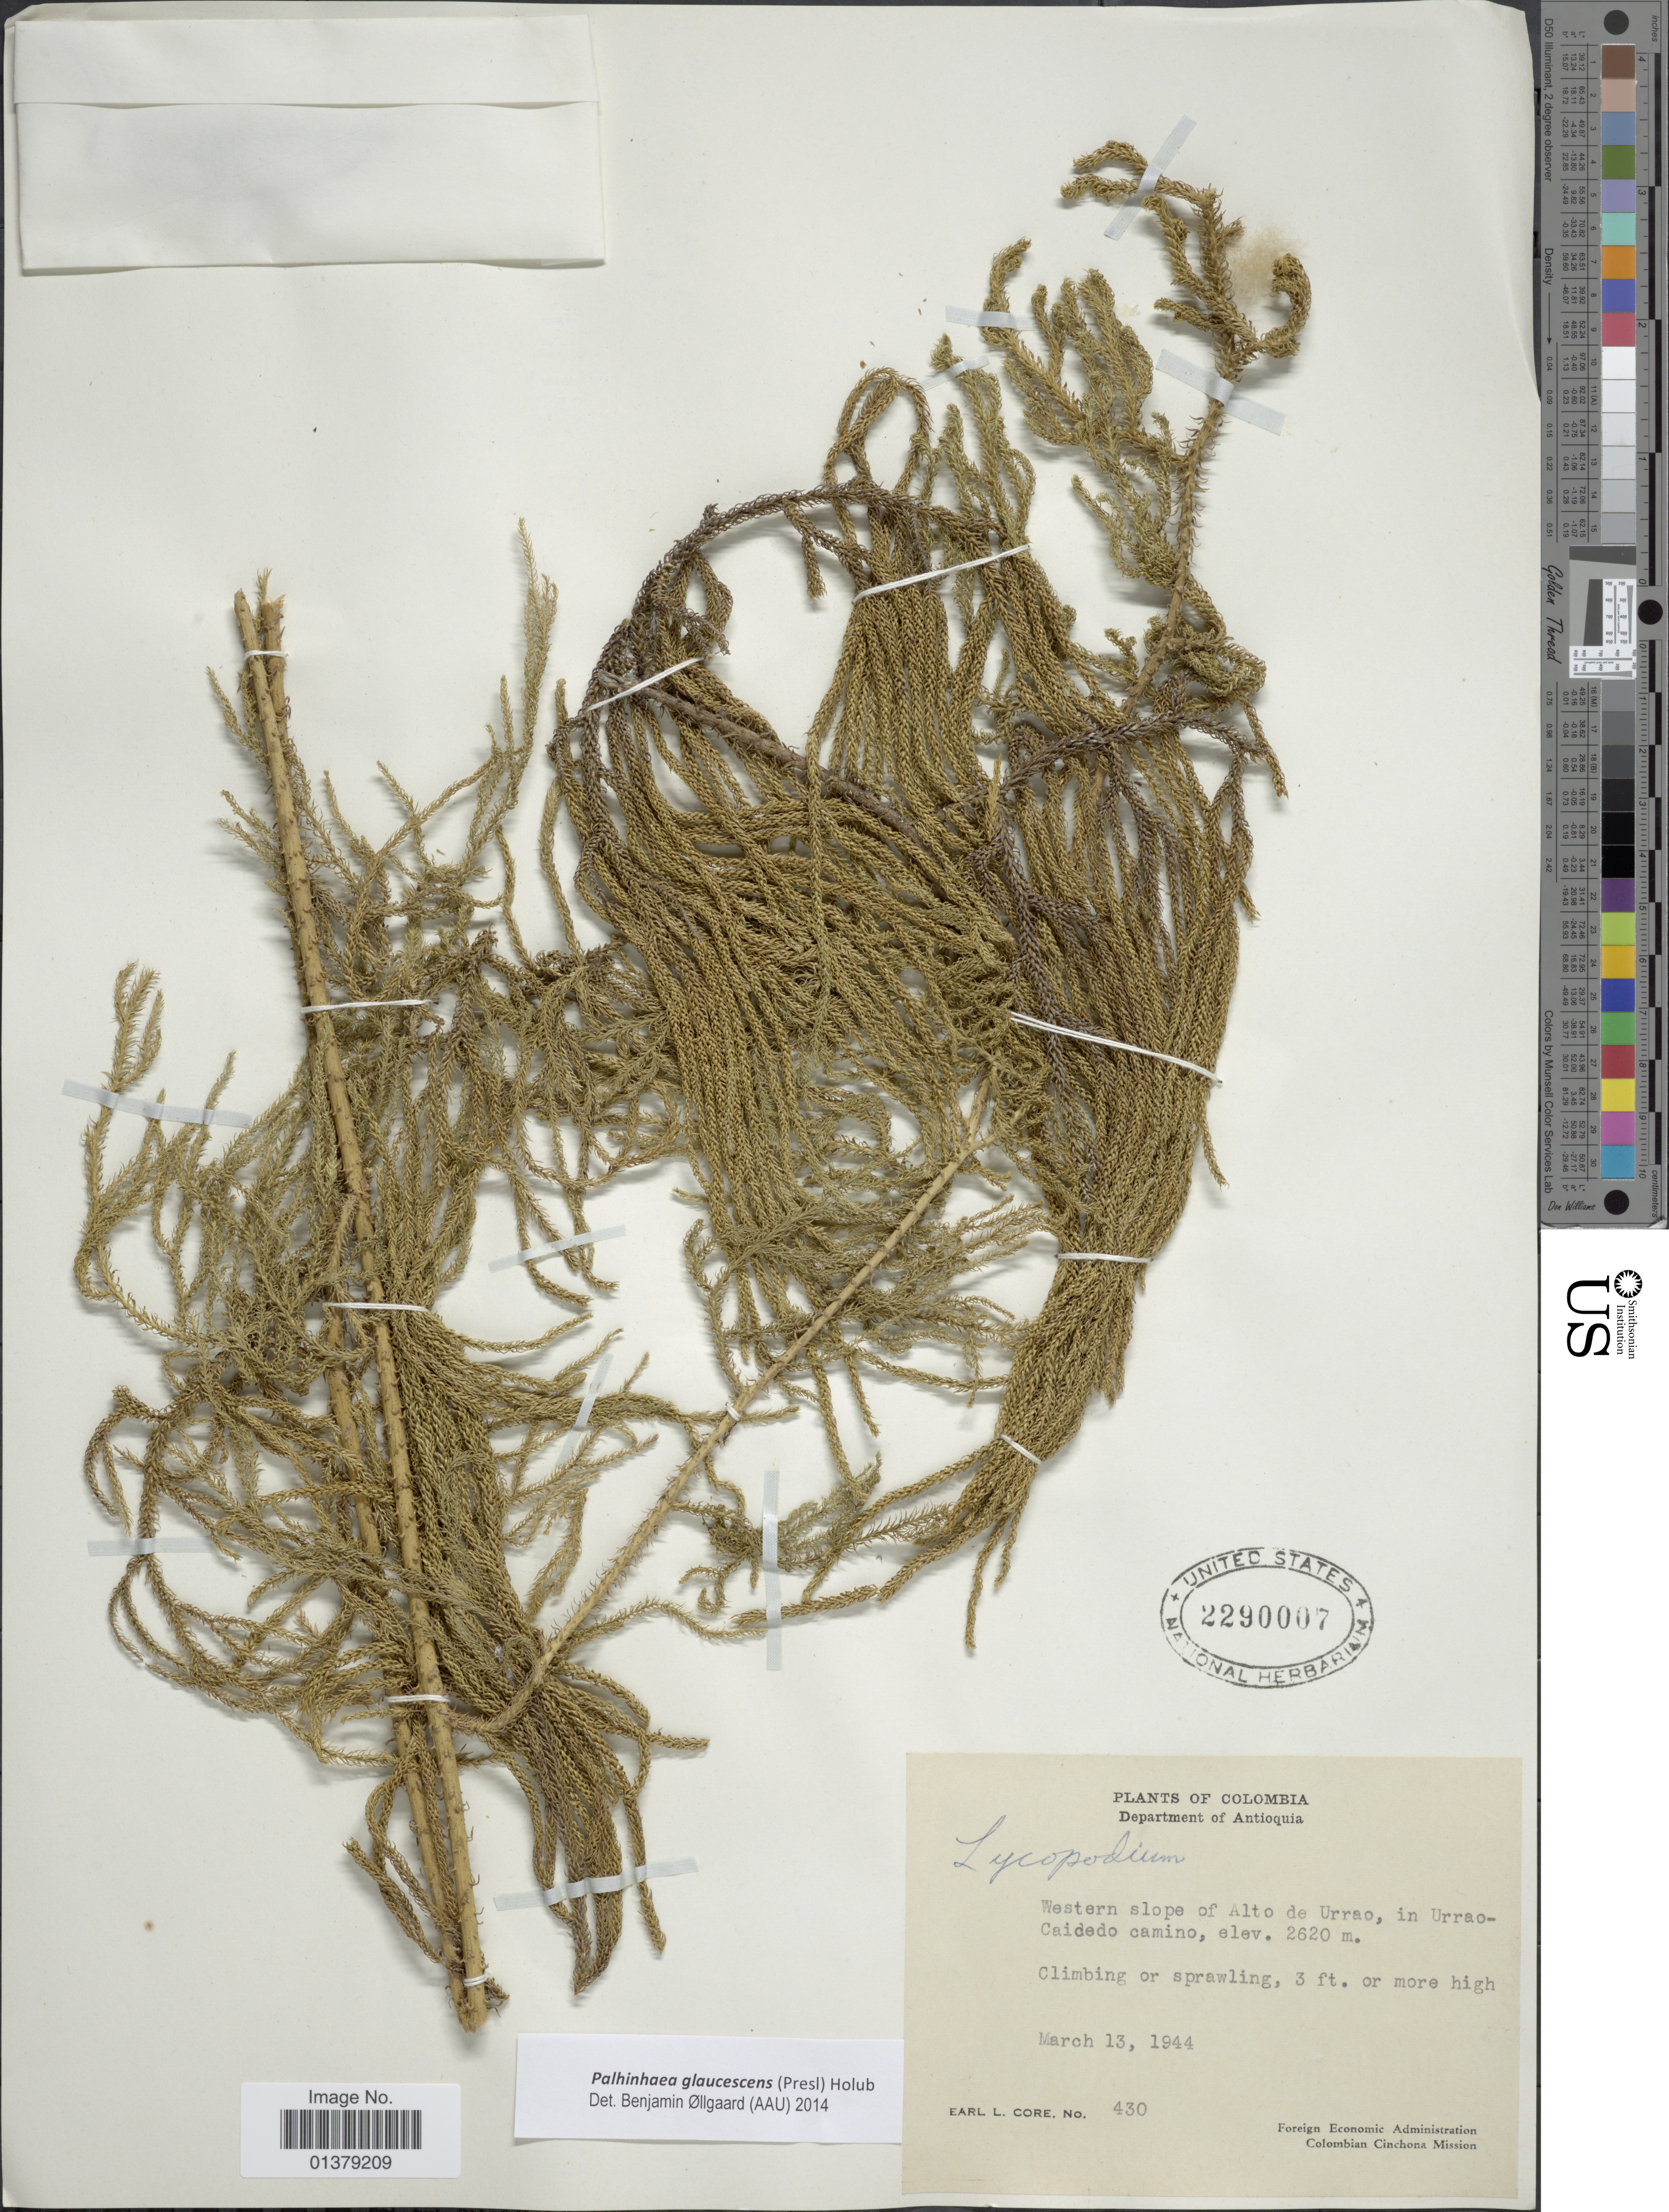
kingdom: Plantae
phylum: Tracheophyta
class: Lycopodiopsida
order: Lycopodiales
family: Lycopodiaceae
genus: Palhinhaea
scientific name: Palhinhaea pendulina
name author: (Hook.) Holub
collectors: E. L. Core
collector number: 430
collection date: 1944-03-13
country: Colombia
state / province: Antioquia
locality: Department of Antioquia, Western slope of Alto de Urrao, in Urrao-caidedo camino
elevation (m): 2620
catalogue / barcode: US 2290007